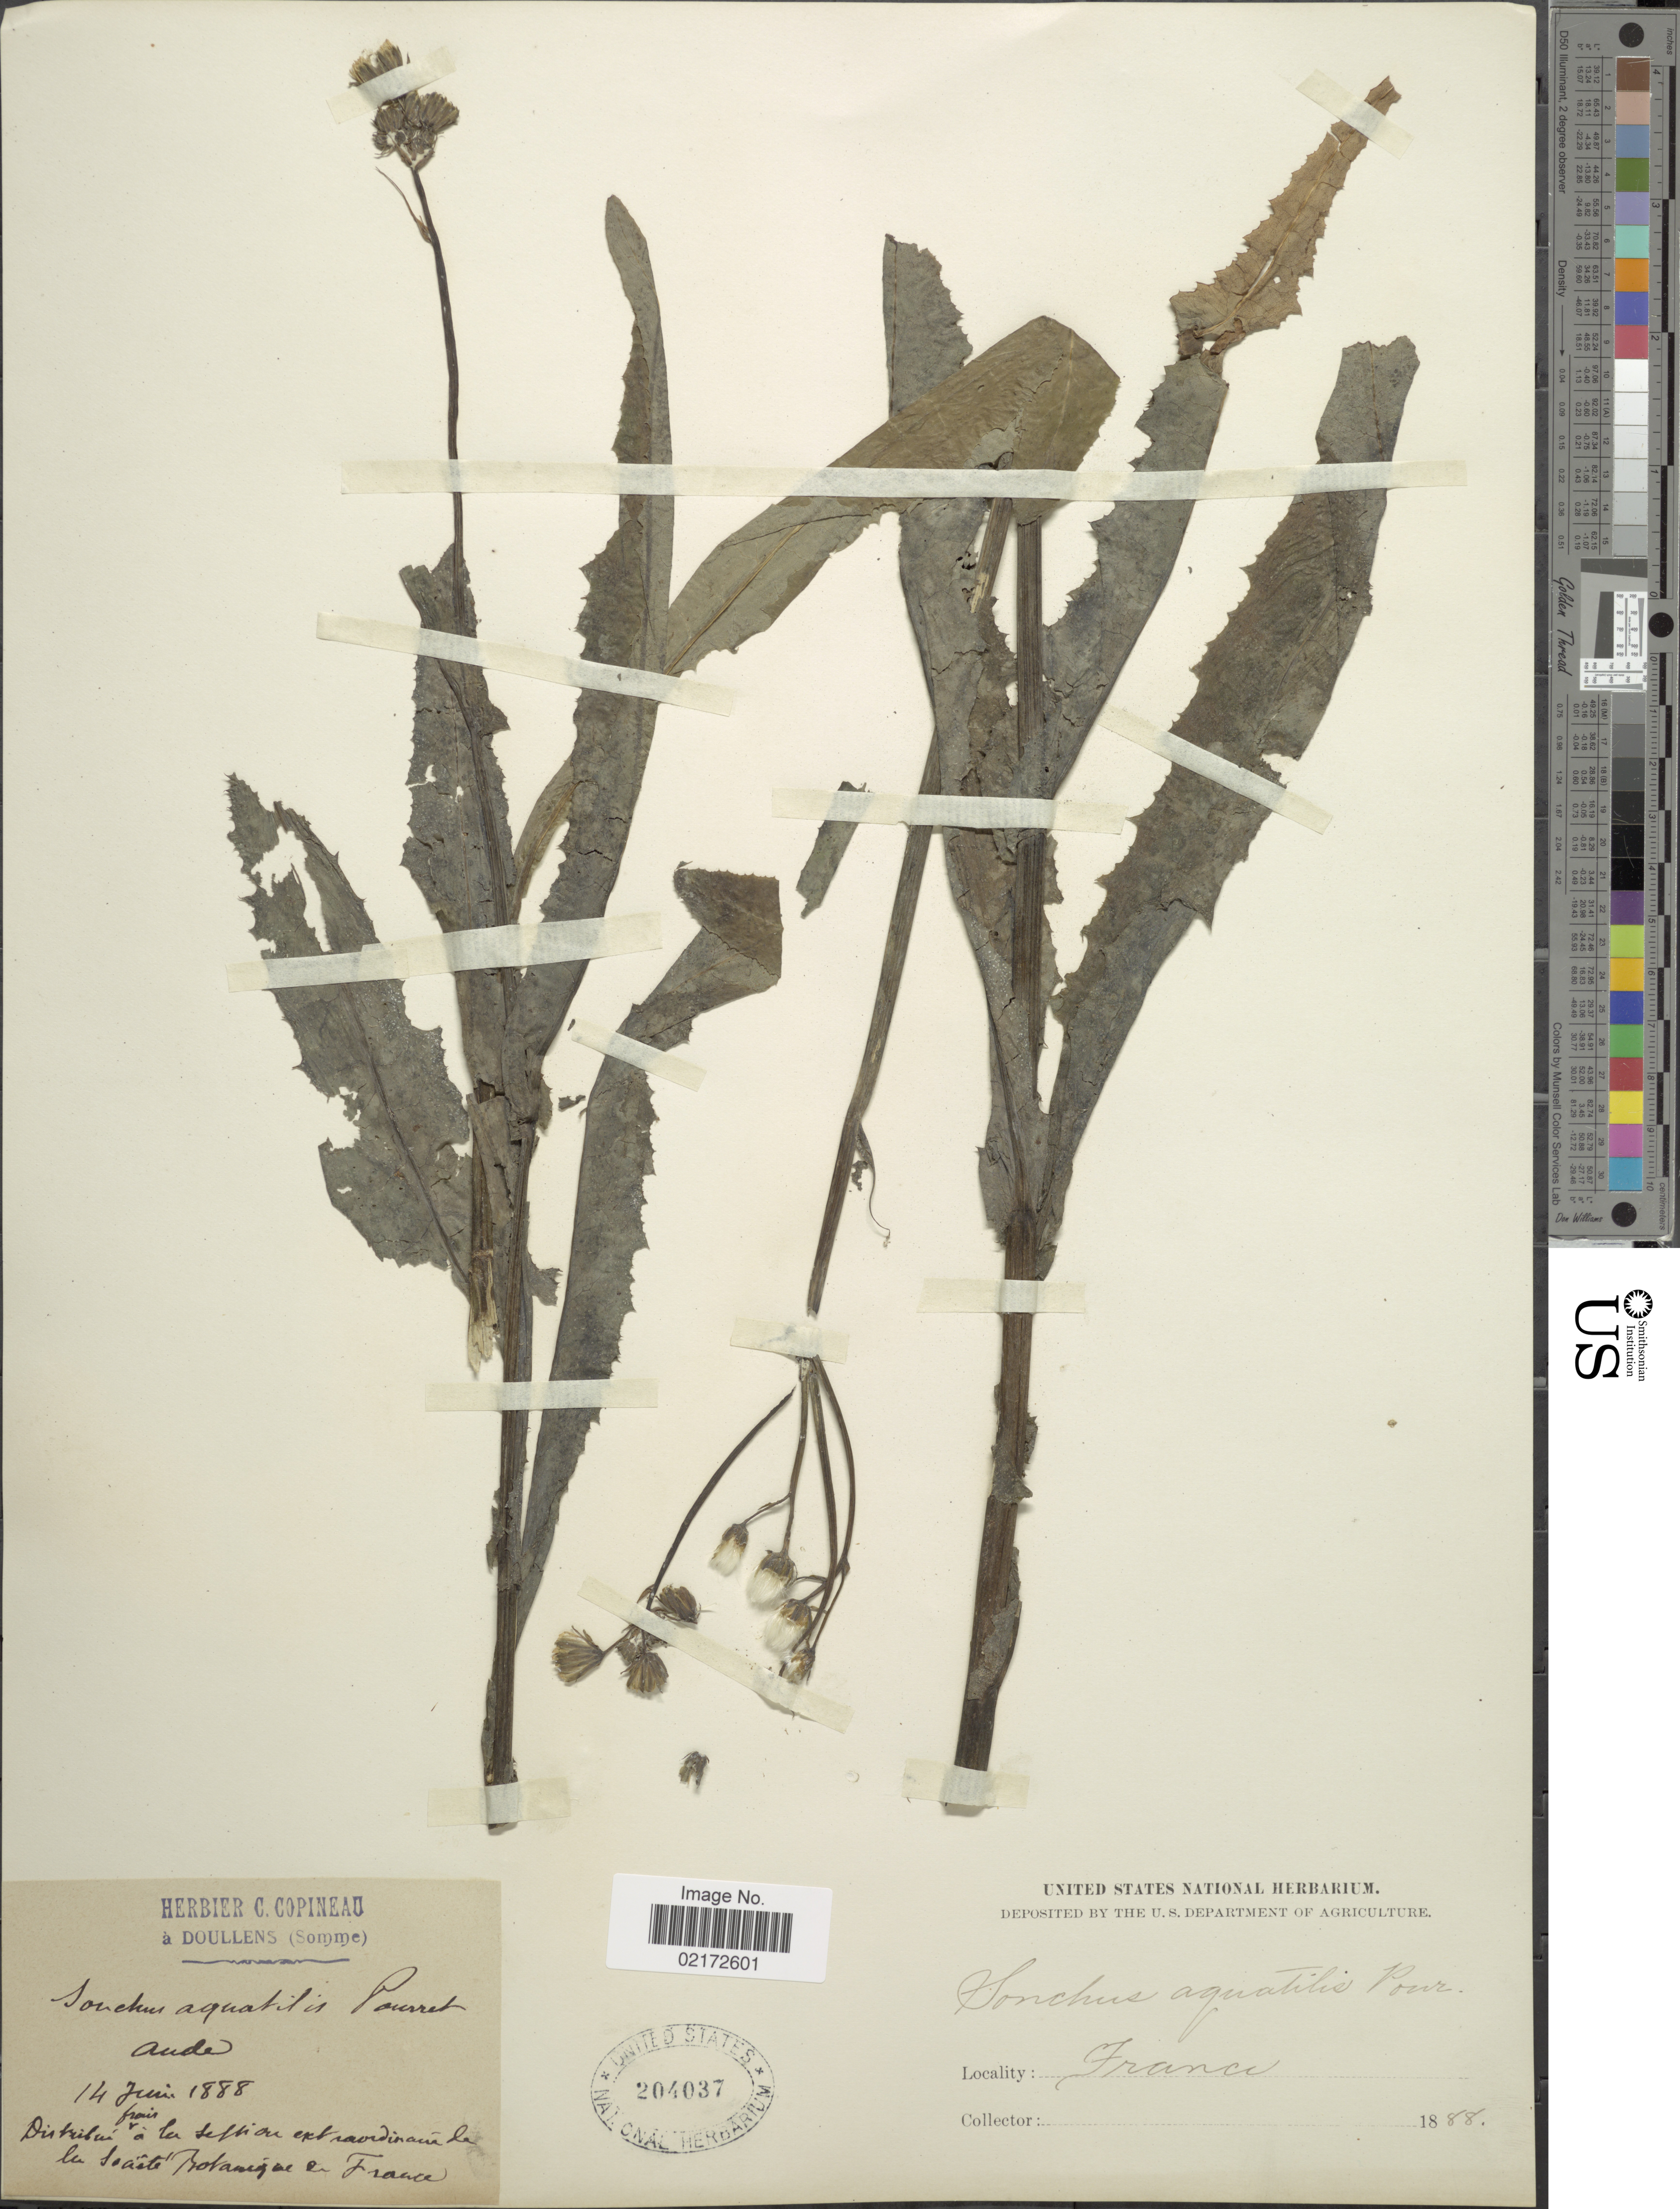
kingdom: Plantae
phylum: Tracheophyta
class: Magnoliopsida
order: Asterales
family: Asteraceae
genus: Sonchus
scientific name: Sonchus aquatilis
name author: Pourr.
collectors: ex herb. C. Copineau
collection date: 1888-06-14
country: France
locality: Distrito frais a la selfiou extraordinairie de la Socaite Botanique en France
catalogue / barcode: US 204037